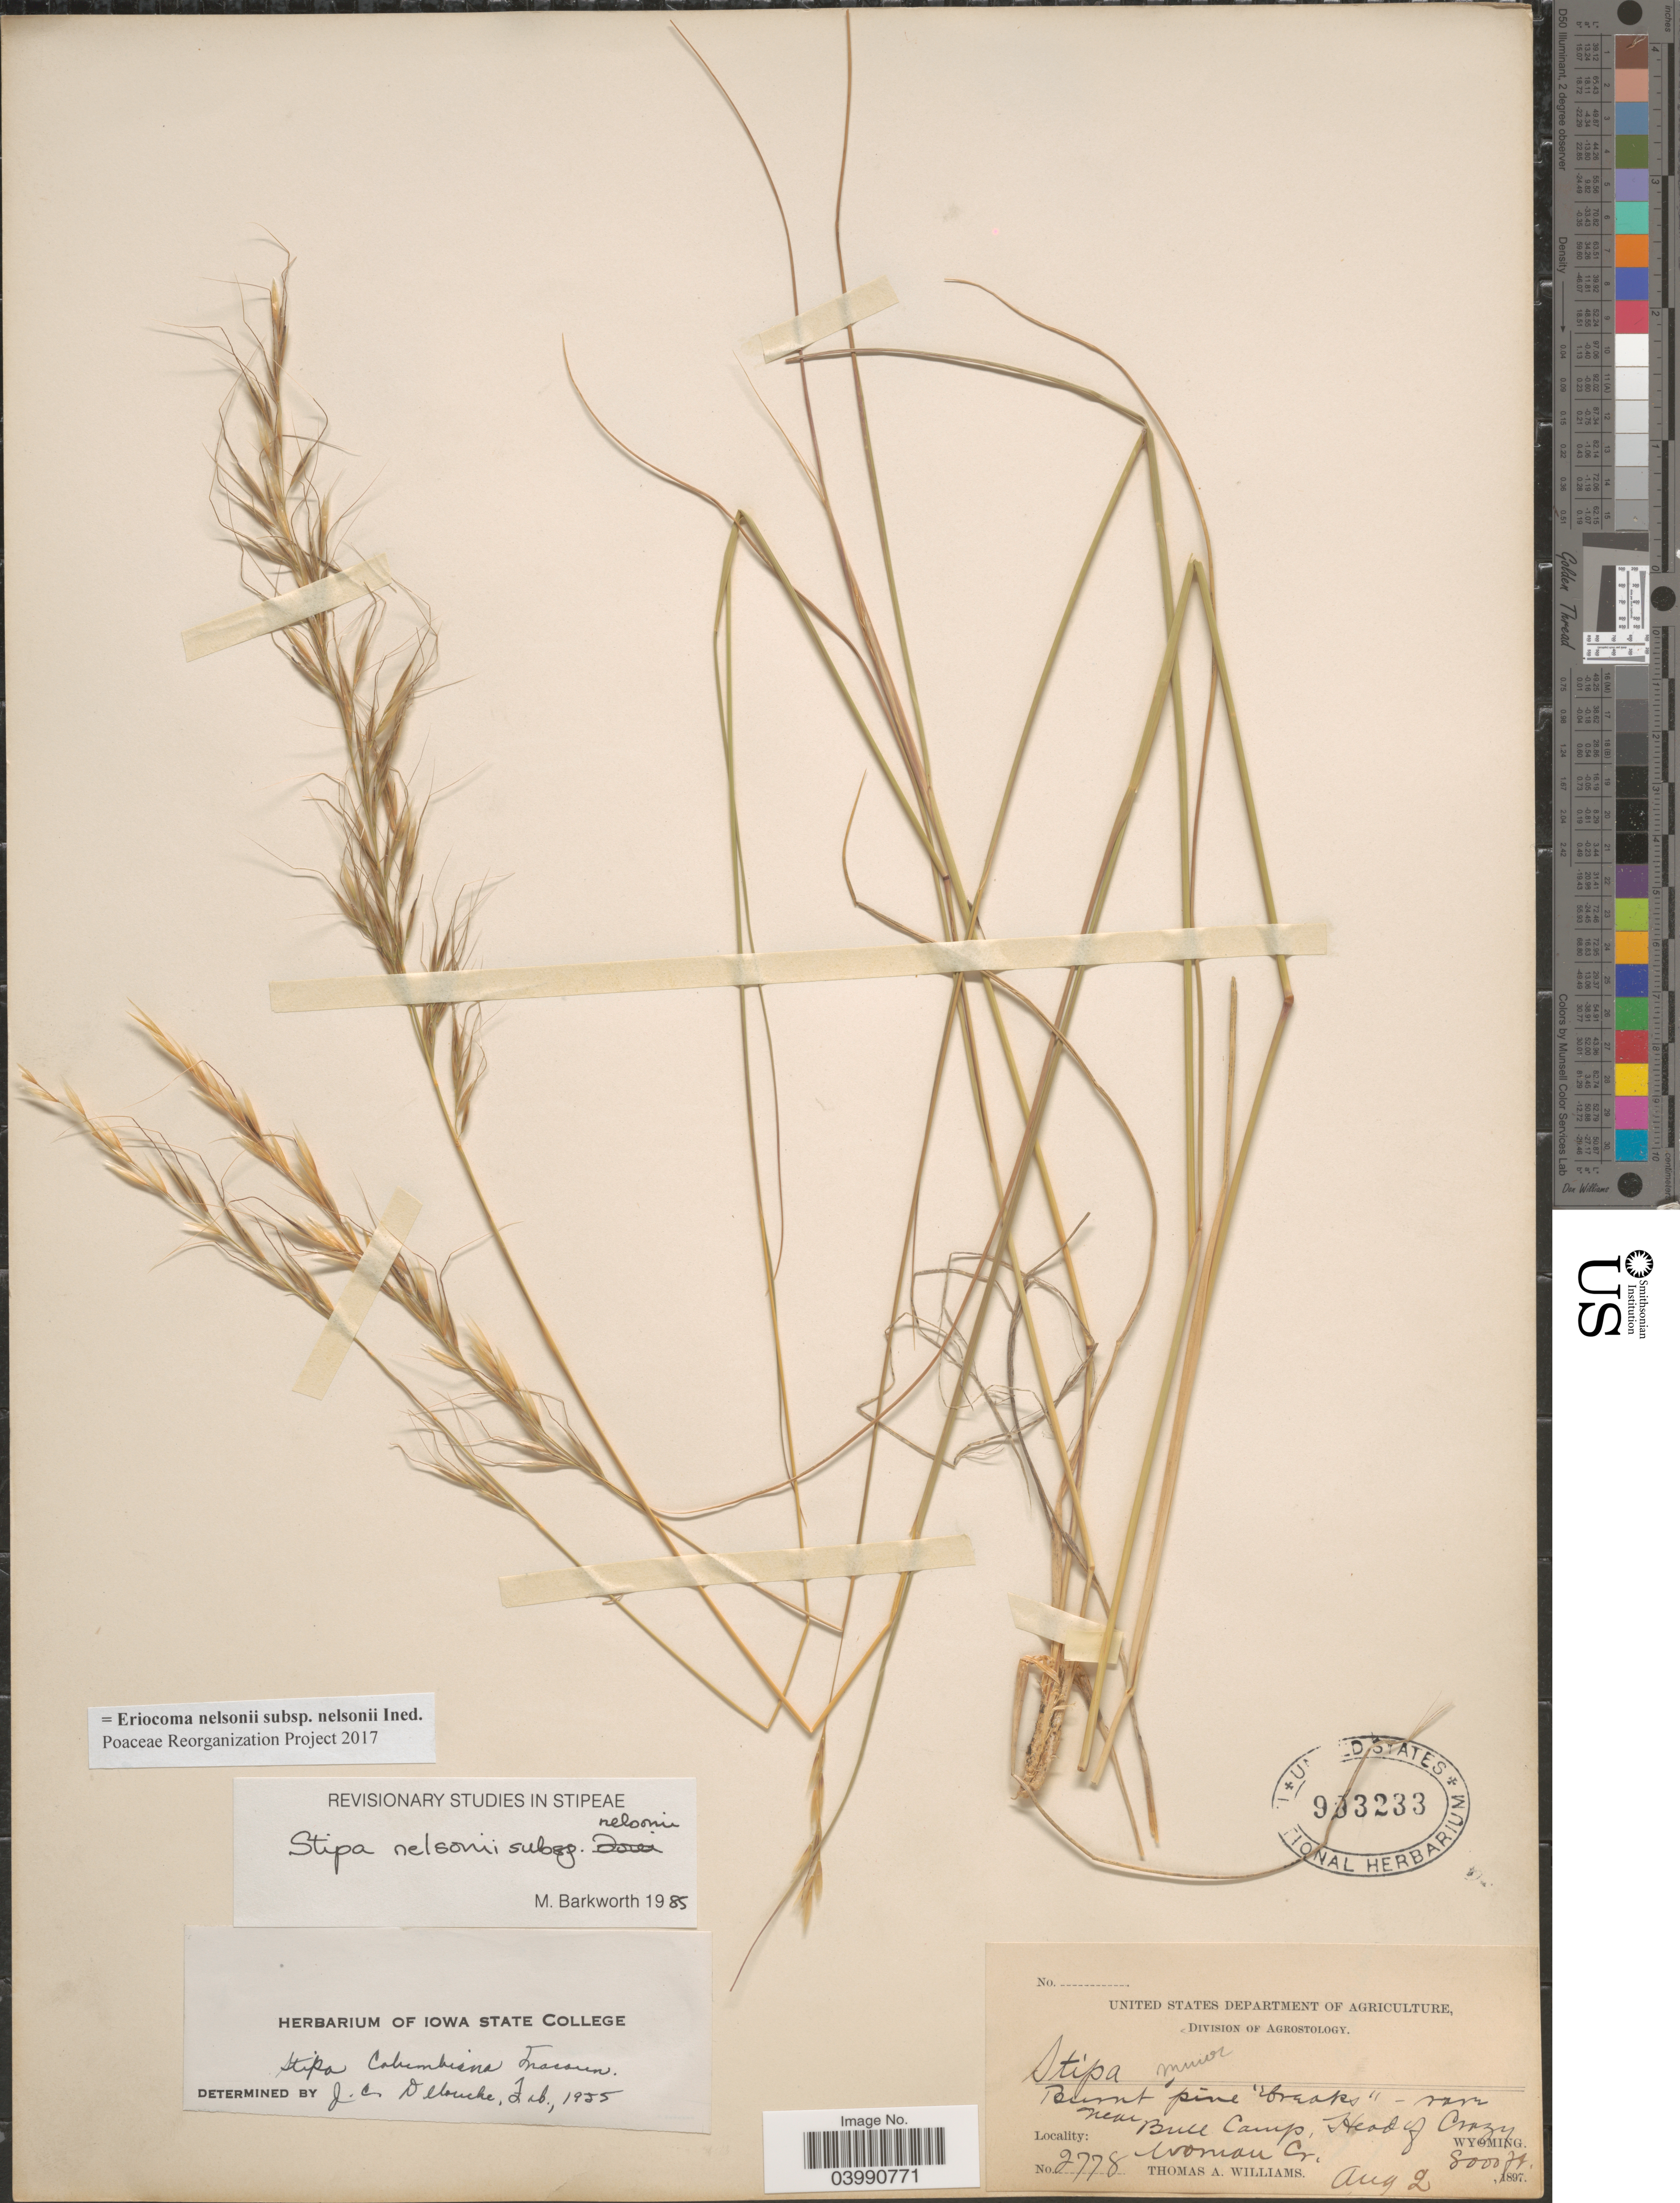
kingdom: Plantae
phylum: Tracheophyta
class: Liliopsida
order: Poales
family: Poaceae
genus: Eriocoma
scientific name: Eriocoma nelsonii subsp. nelsonii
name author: (Scribn.) Romasch.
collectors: T. A. Williams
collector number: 2778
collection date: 1897-08-02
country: United States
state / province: Wyoming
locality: Near Bull Camp, Head of Crazy Woman Cr.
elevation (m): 2438